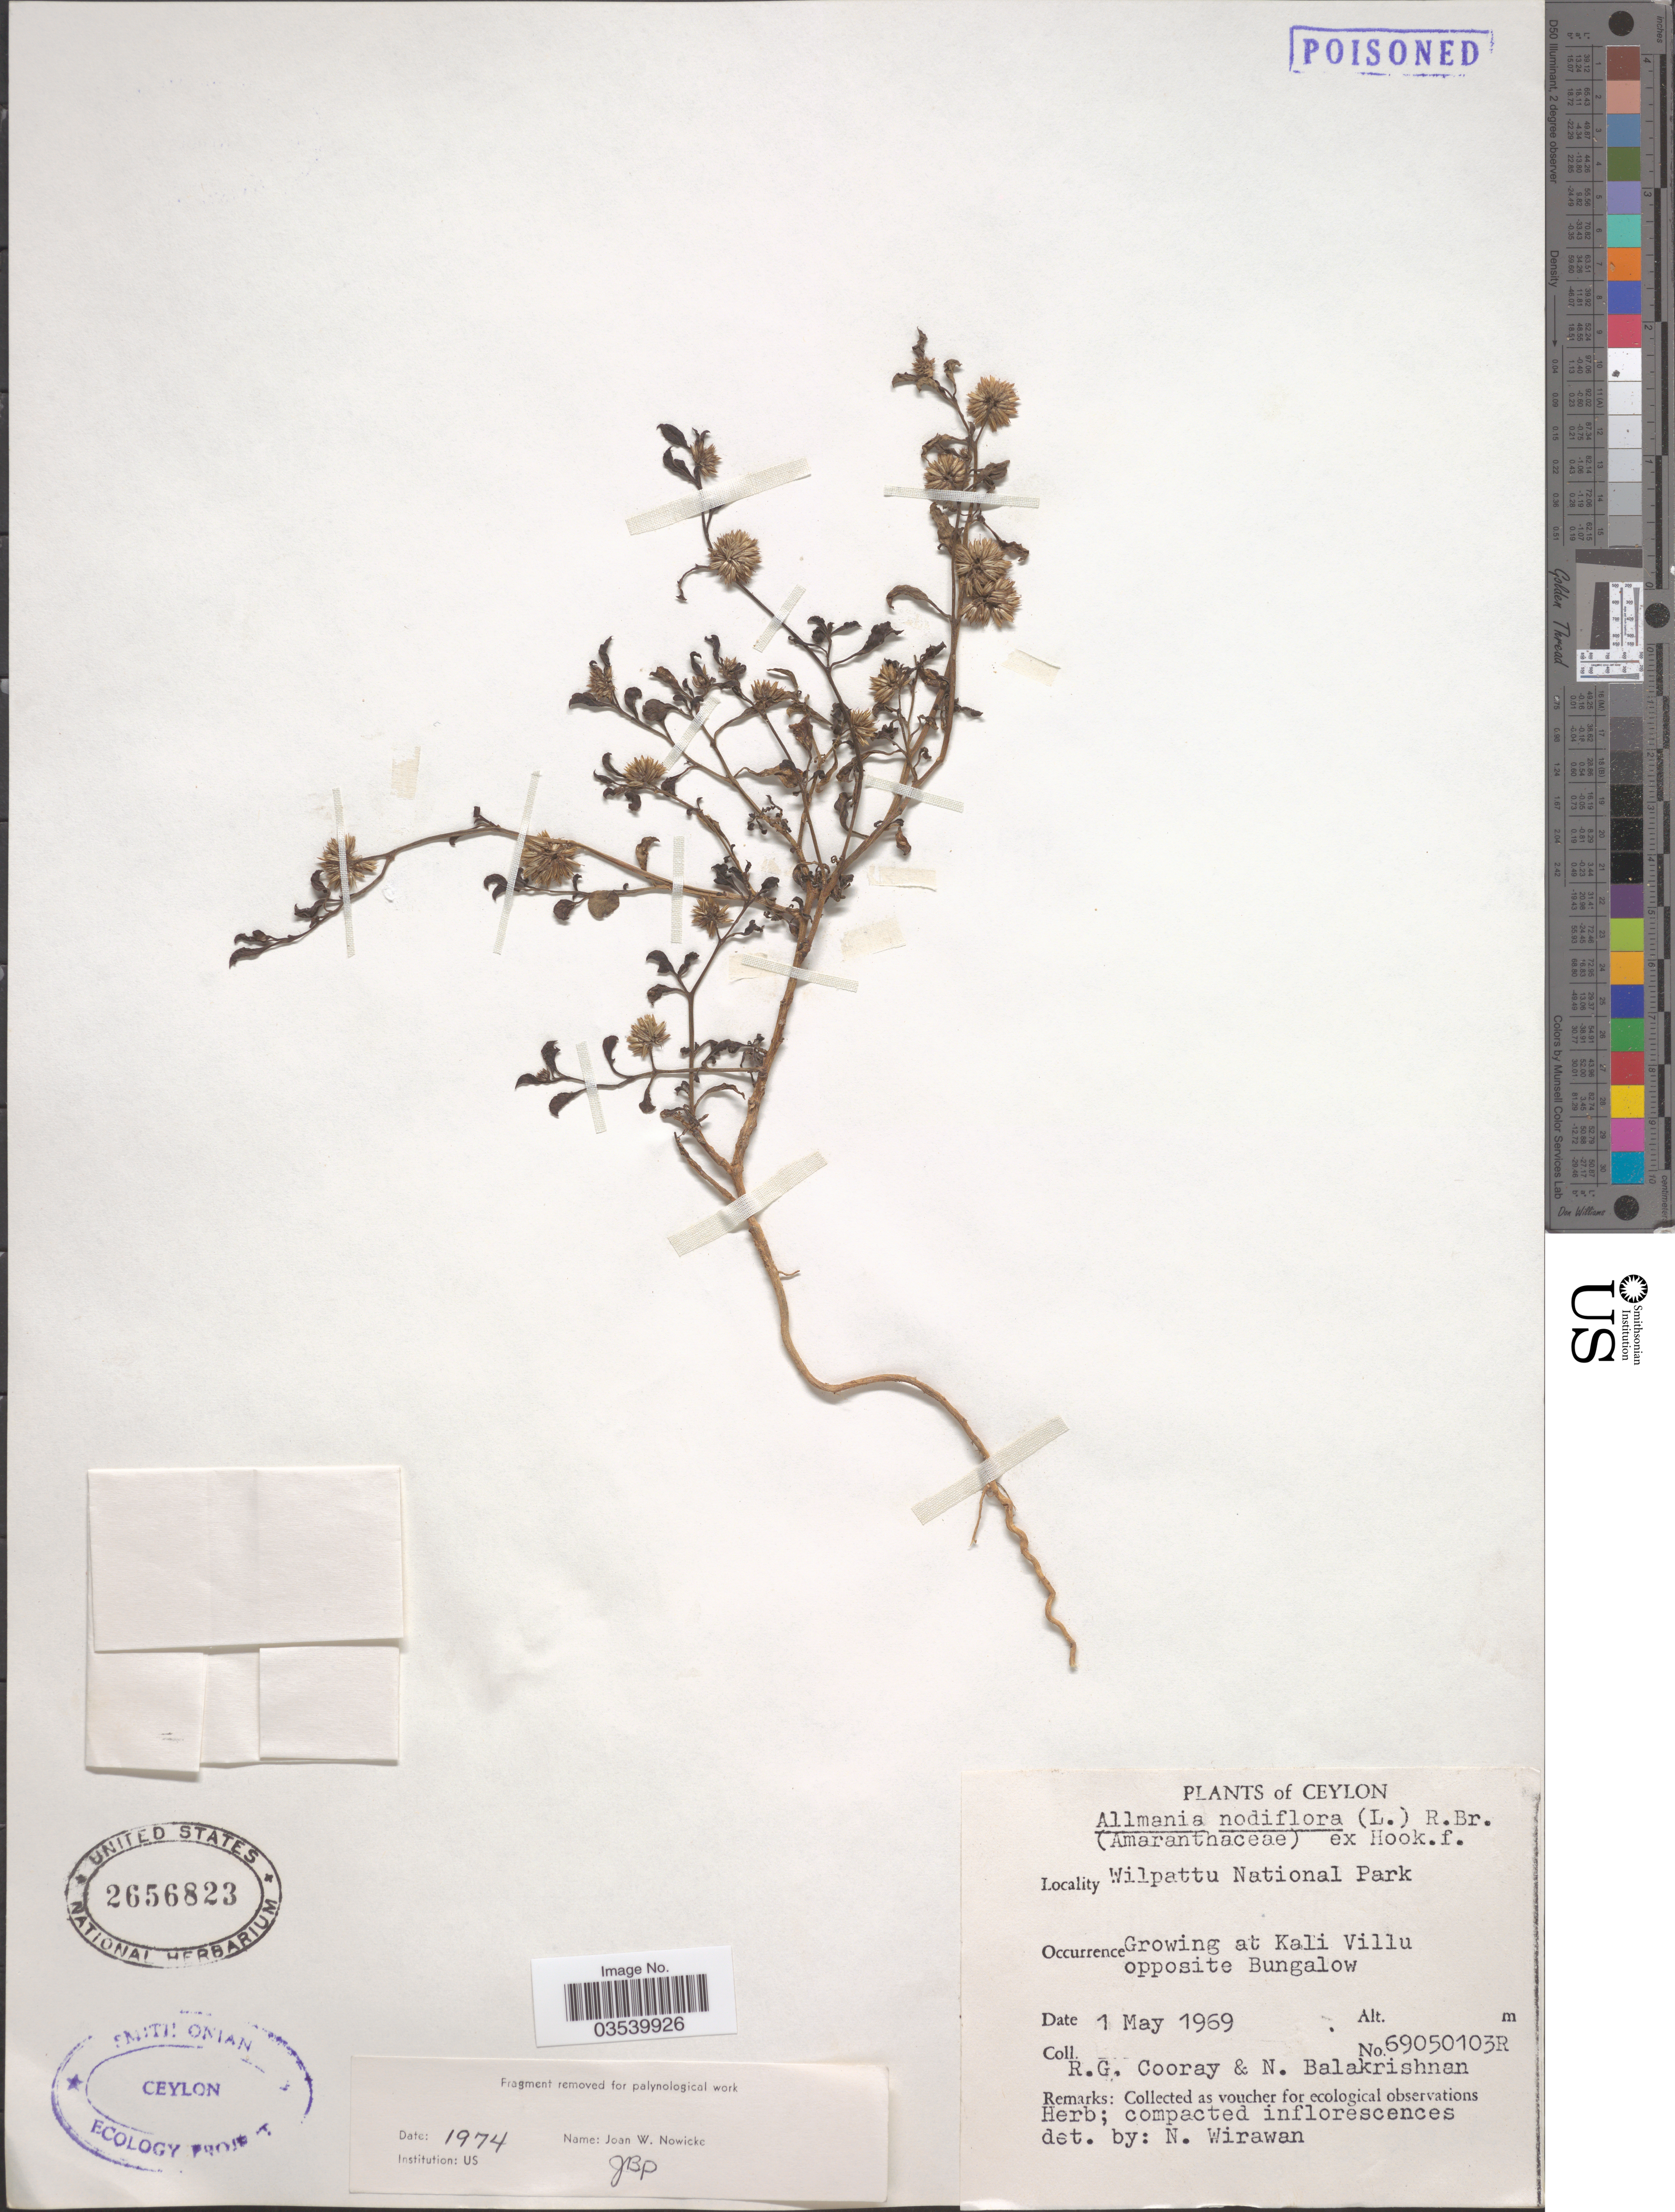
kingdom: Plantae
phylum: Tracheophyta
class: Magnoliopsida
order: Caryophyllales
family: Amaranthaceae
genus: Allmania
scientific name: Allmania nodiflora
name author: (L.) R. Br. ex Wight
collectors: R. Cooray & N. Balakrishnan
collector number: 69050103R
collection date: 1969-05-01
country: Sri Lanka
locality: Ceylon. Wilpattu National Park. Growing at Kali Villu opposite Bungalow.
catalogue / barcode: US 2656823